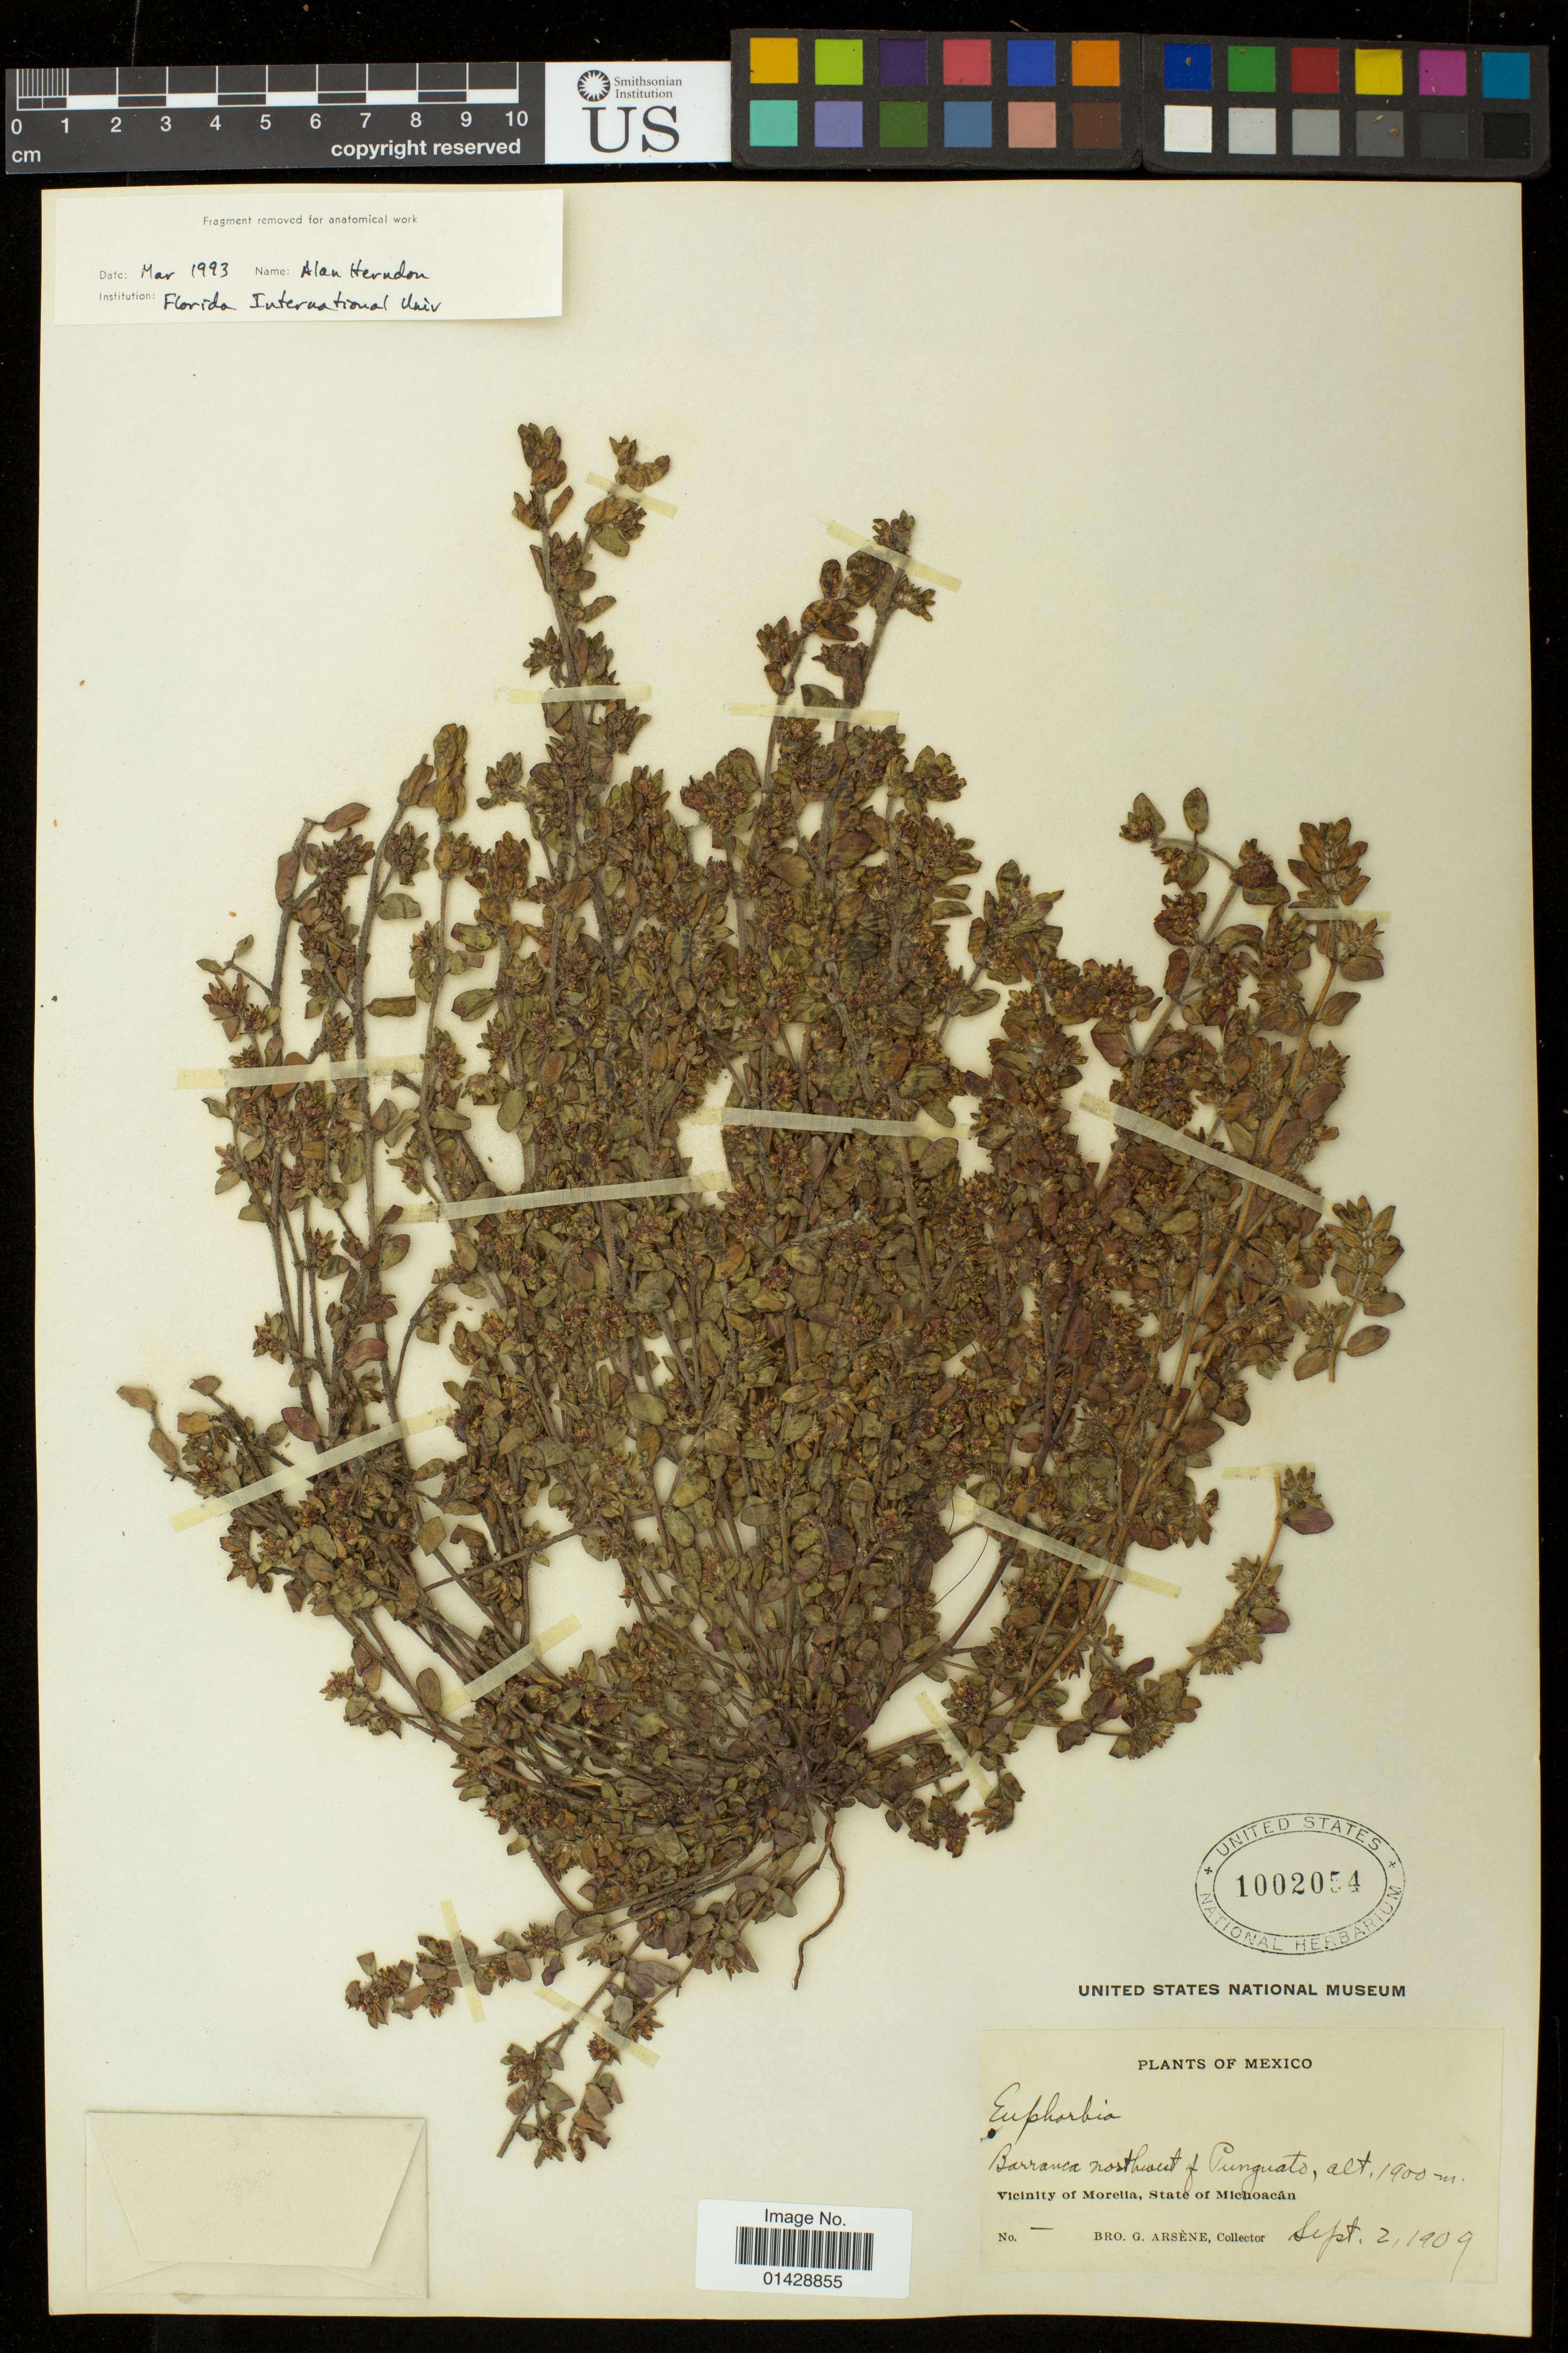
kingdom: Plantae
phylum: Tracheophyta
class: Magnoliopsida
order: Malpighiales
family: Euphorbiaceae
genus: Euphorbia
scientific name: Euphorbia indivisa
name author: (Engelm.) Tidestr.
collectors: Bro. G. Arsène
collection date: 1909-09-02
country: Mexico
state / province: Michoacán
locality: Barranca northwest of Punguato; Vicinity of Morelia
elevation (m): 1900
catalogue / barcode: US 1002054